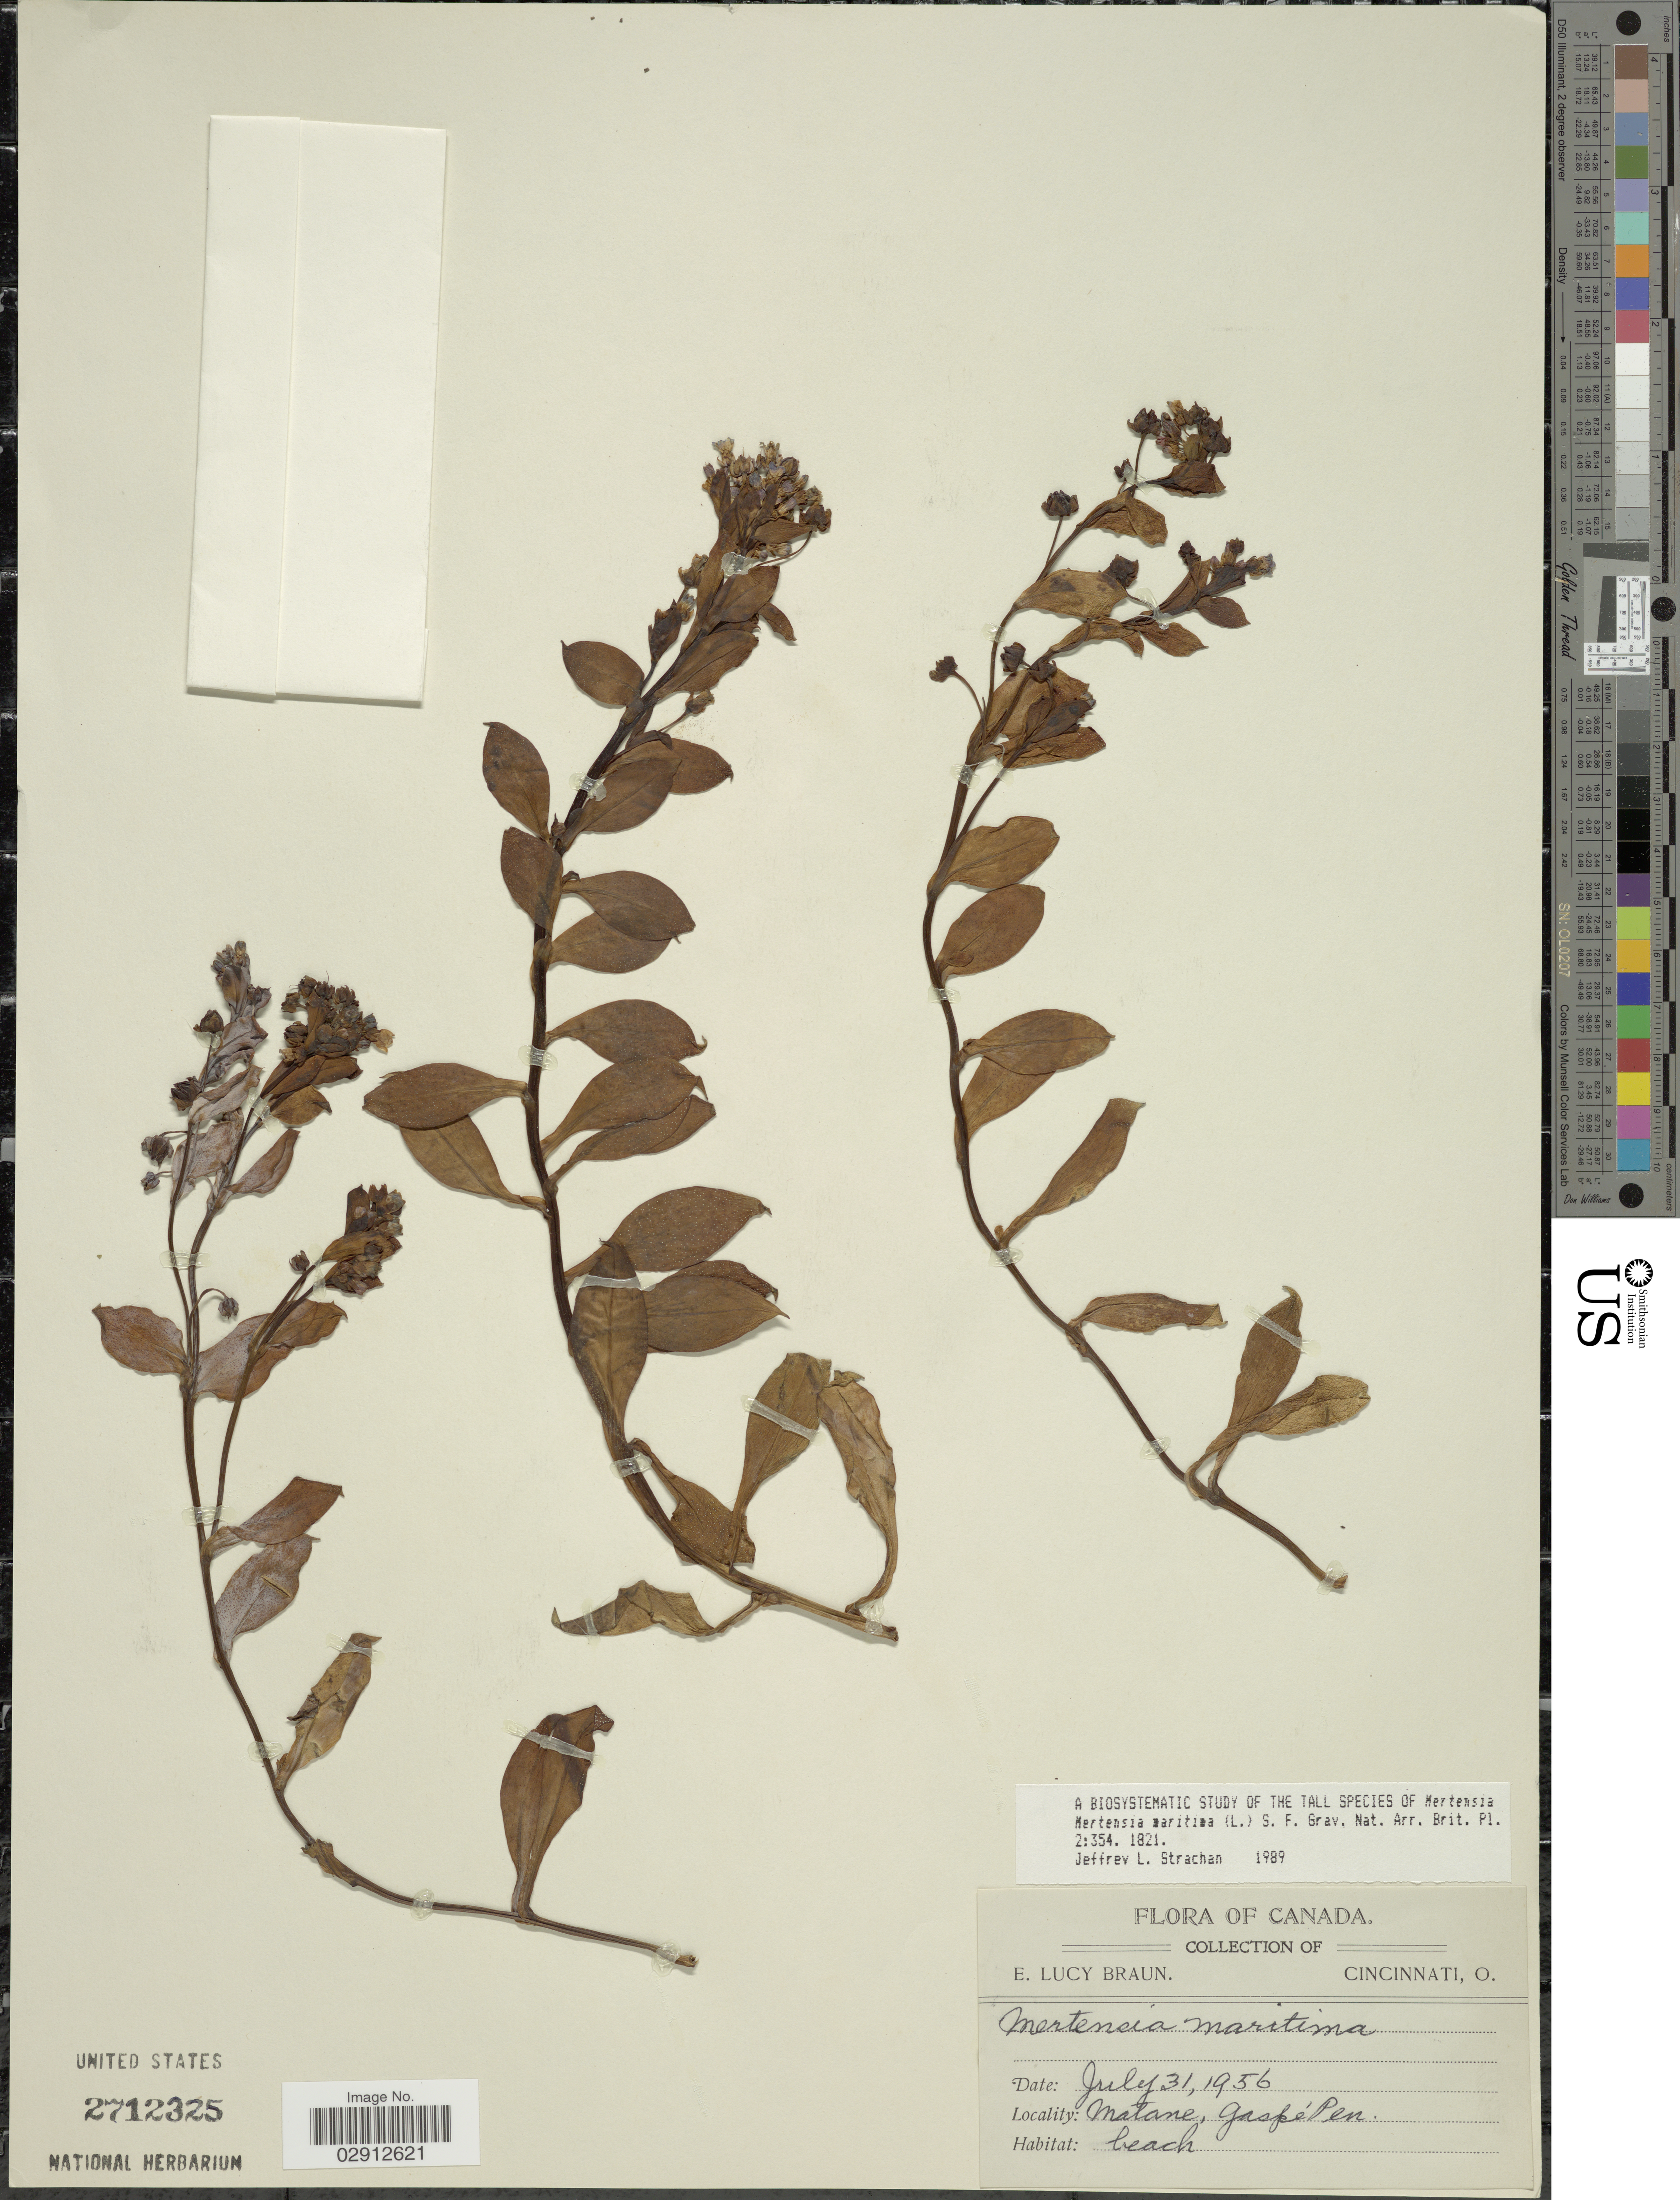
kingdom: Plantae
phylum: Tracheophyta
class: Magnoliopsida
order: Boraginales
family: Boraginaceae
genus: Mertensia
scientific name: Mertensia maritima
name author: (L.) S.F. Gray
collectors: E. L. Braun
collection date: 1956-07-31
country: Canada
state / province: Quebec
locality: Matane, Gaspé Pen.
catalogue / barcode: US 2712325